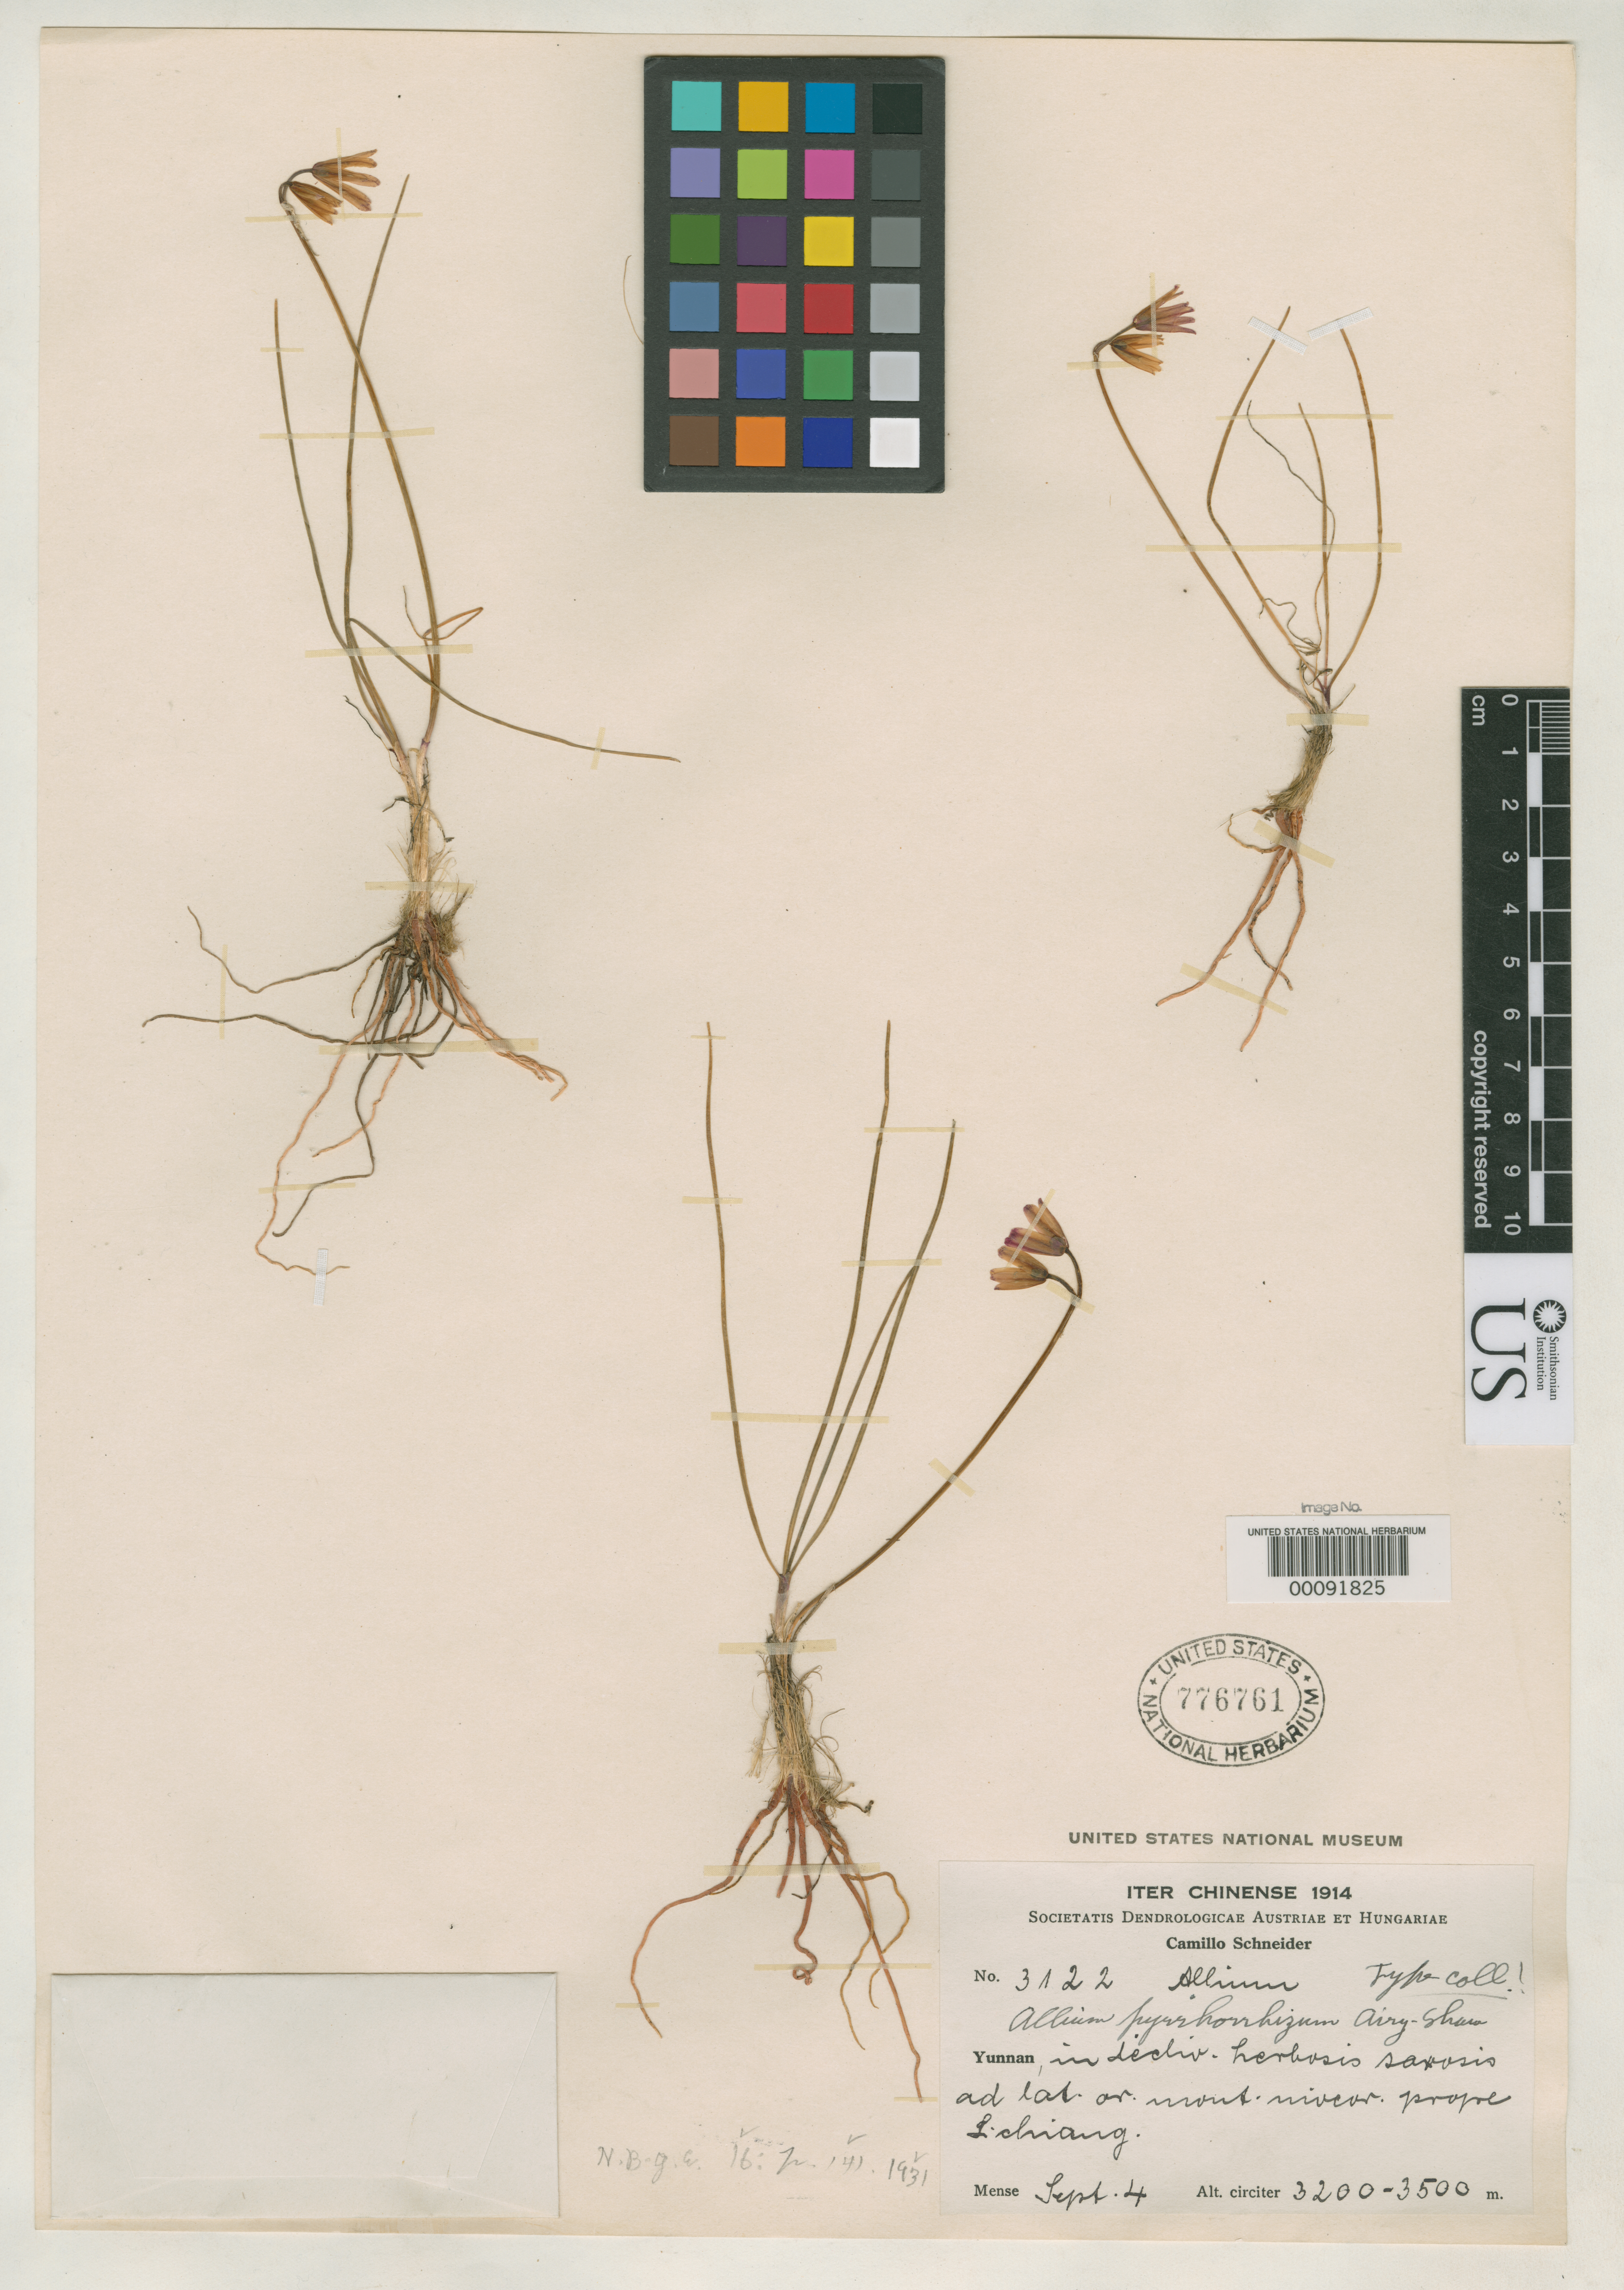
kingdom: Plantae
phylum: Tracheophyta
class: Liliopsida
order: Asparagales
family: Amaryllidaceae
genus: Allium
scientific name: Allium pyrrhorrhizum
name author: Airy Shaw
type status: Isotype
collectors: C. K. Schneider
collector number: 3122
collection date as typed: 04 Sep 1914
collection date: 1914-09-04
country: China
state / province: Yunnan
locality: Mont Rivier prope Lichiang.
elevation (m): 3200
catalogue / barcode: US 776761